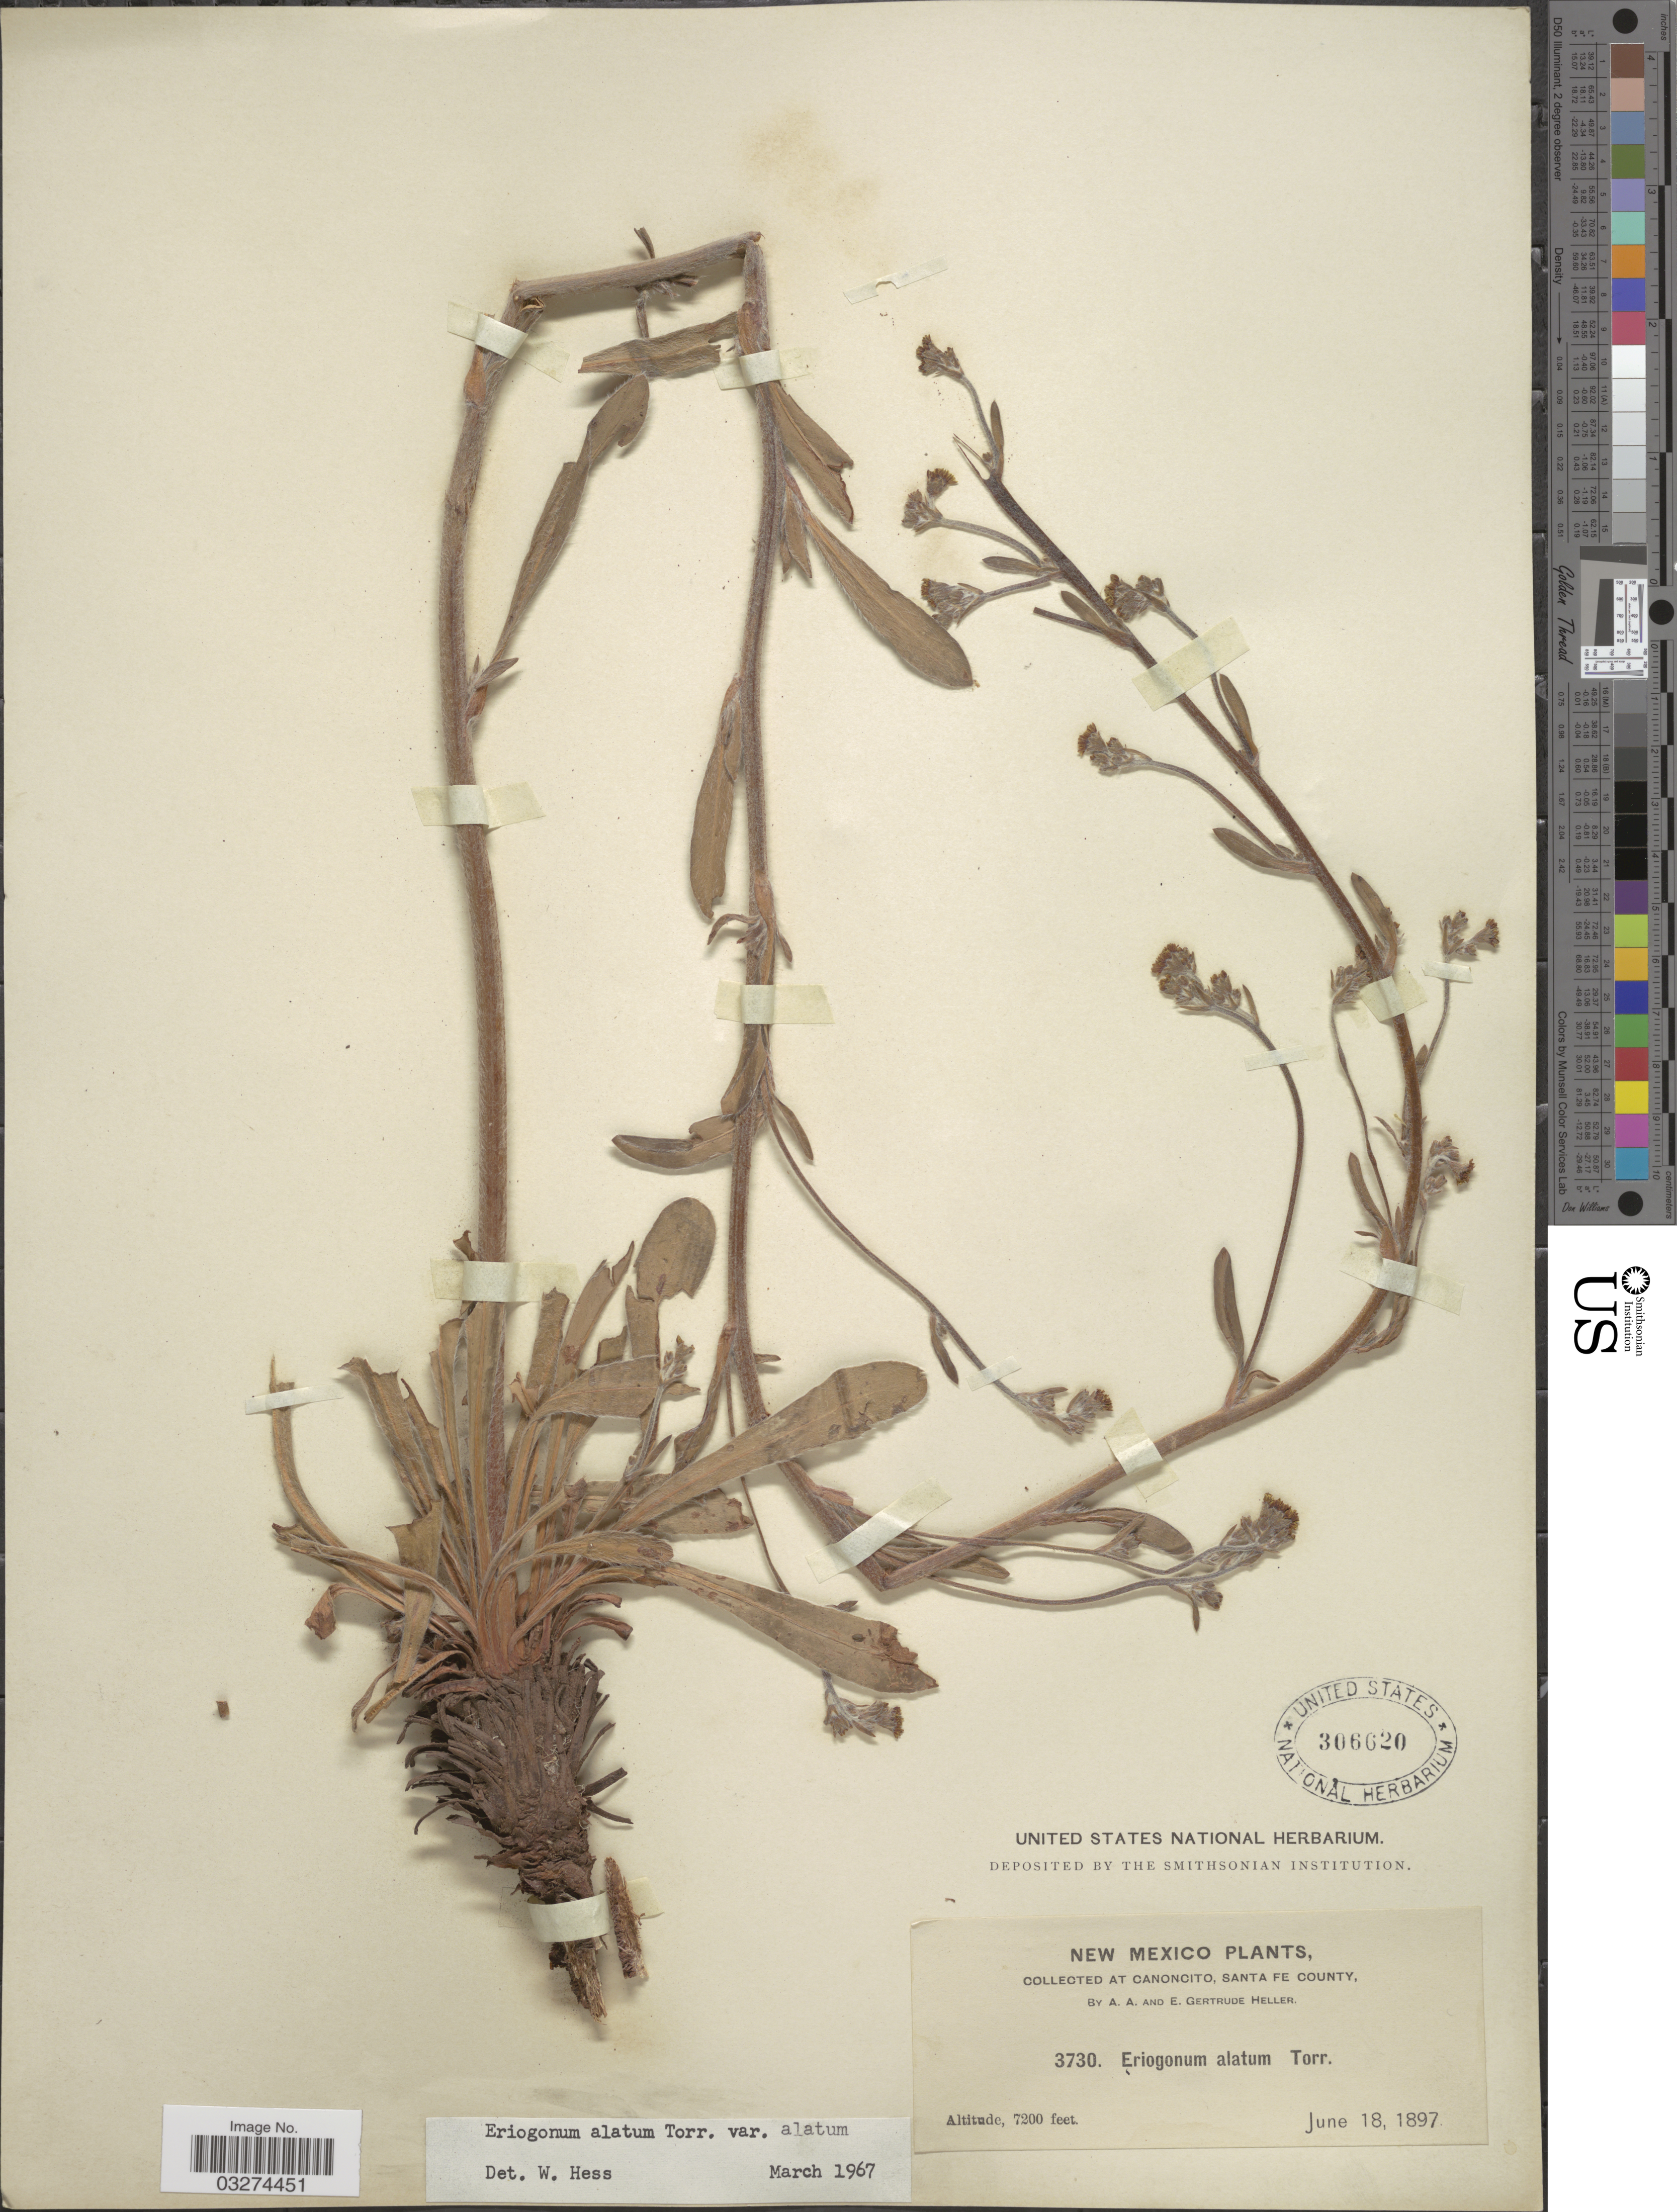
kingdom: Plantae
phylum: Tracheophyta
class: Magnoliopsida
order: Caryophyllales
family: Polygonaceae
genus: Eriogonum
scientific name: Eriogonum alatum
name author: Torr.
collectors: A. A. Heller & E. Gertrude Heller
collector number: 3730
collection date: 1897-06-18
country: United States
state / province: New Mexico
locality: At Canoncito, Santa Fe County.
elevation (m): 2195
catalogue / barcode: US 306620